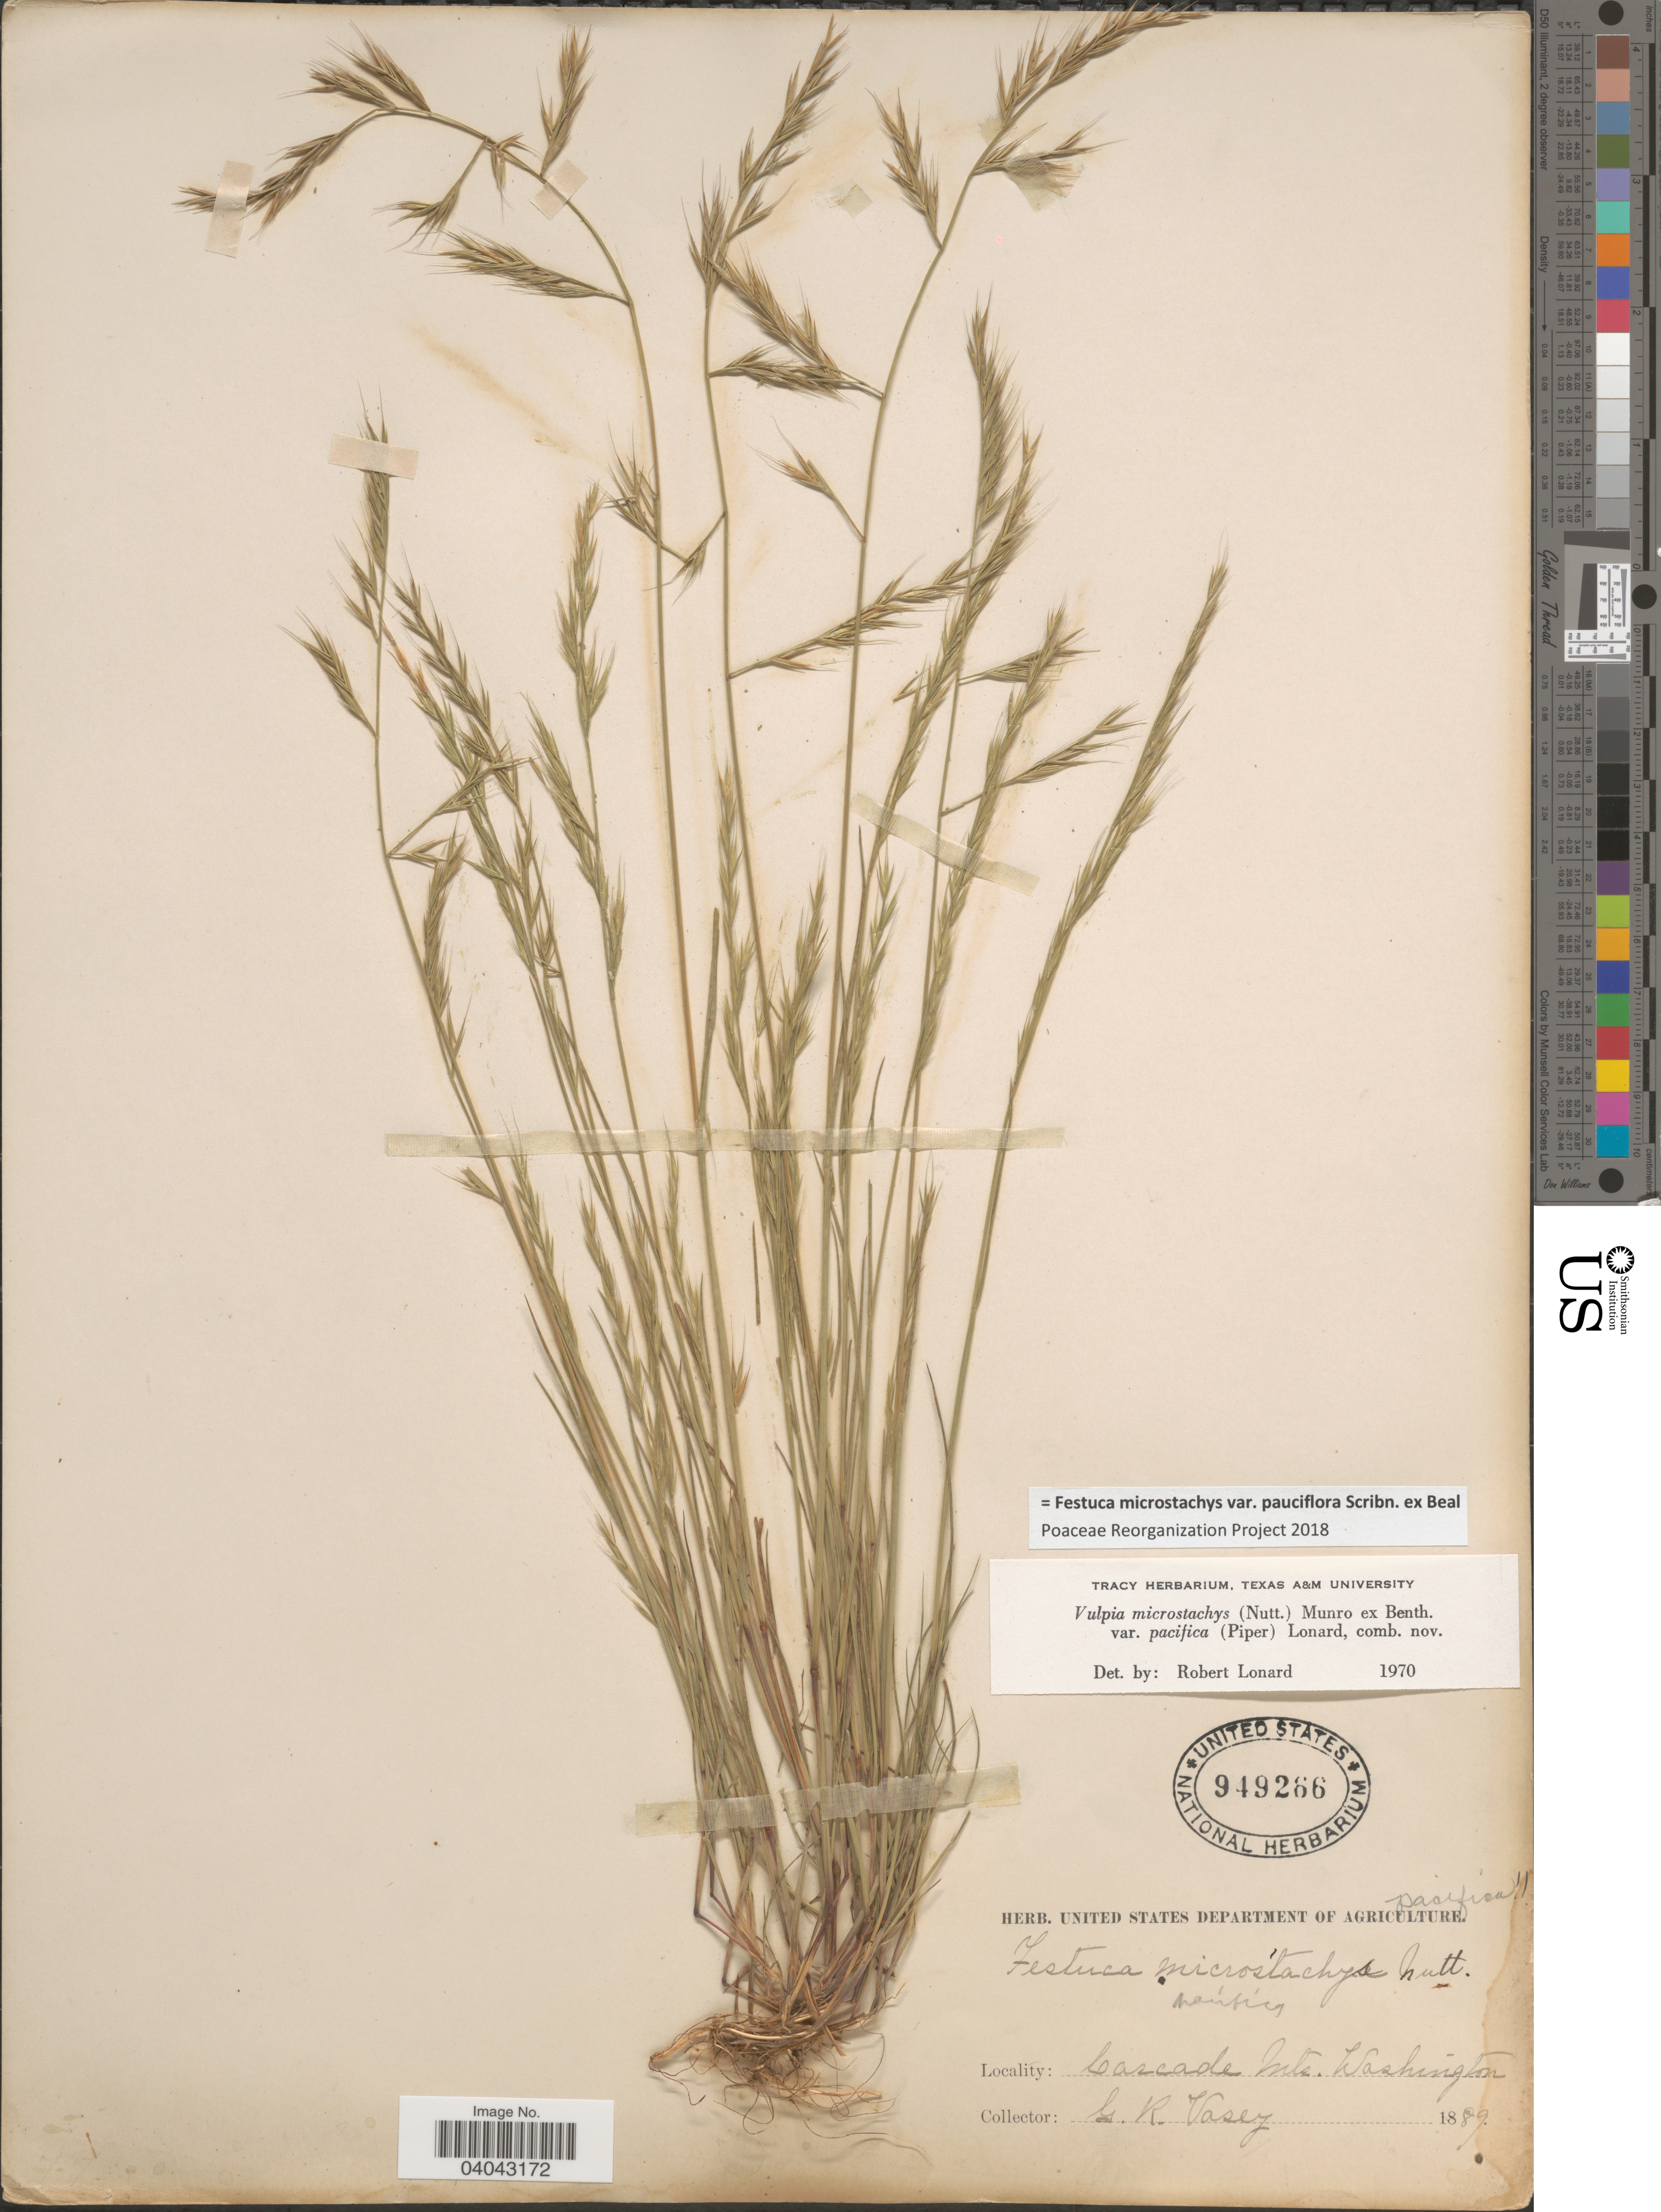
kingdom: Plantae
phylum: Tracheophyta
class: Liliopsida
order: Poales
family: Poaceae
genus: Festuca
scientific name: Festuca microstachys var. pauciflora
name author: Scribn. ex W.J. Beal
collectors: G. R. Vasey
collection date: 1889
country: United States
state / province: Washington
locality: Cascade Mts.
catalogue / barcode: US 949266